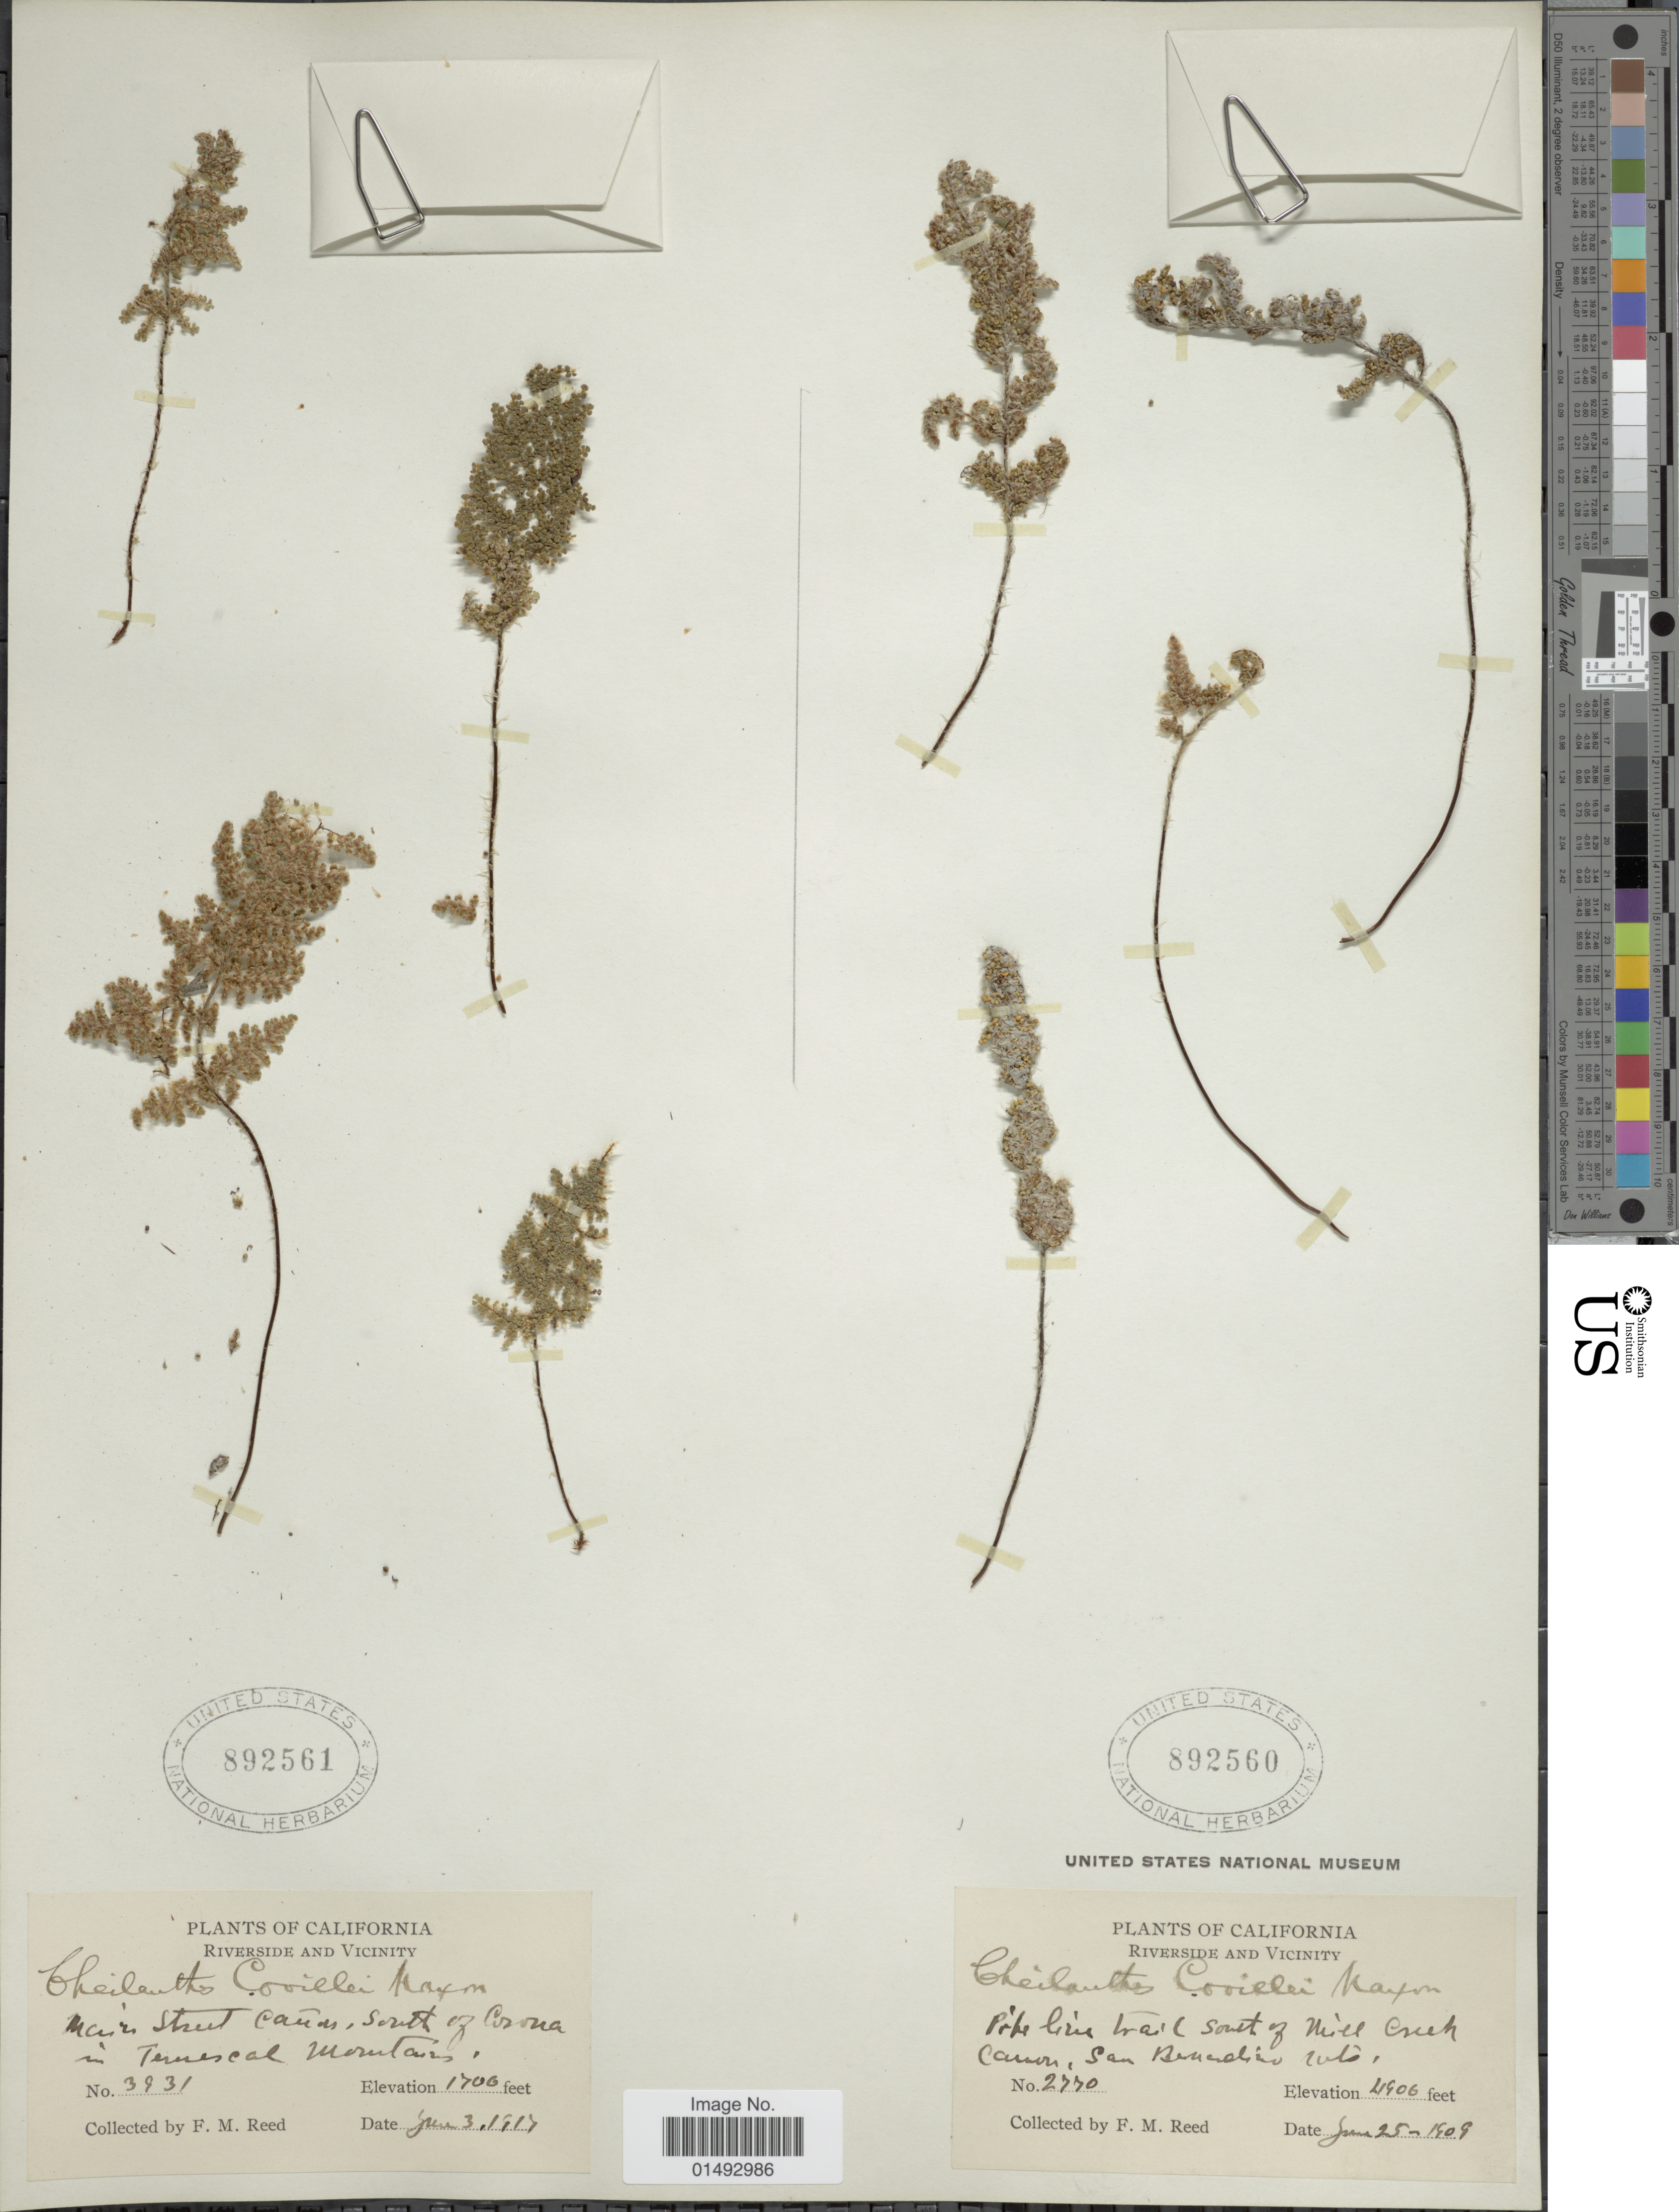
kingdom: Plantae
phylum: Tracheophyta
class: Polypodiopsida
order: Polypodiales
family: Pteridaceae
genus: Myriopteris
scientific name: Myriopteris covillei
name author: (Maxon) Á. Löve & D. Löve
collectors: F. Reed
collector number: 3931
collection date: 1917-06-03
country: United States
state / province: California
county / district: Riverside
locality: Riverside and Vicinity, Maire Street Cañon, South of Coronoa in Tennescal Mountains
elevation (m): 518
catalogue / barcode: US 892561